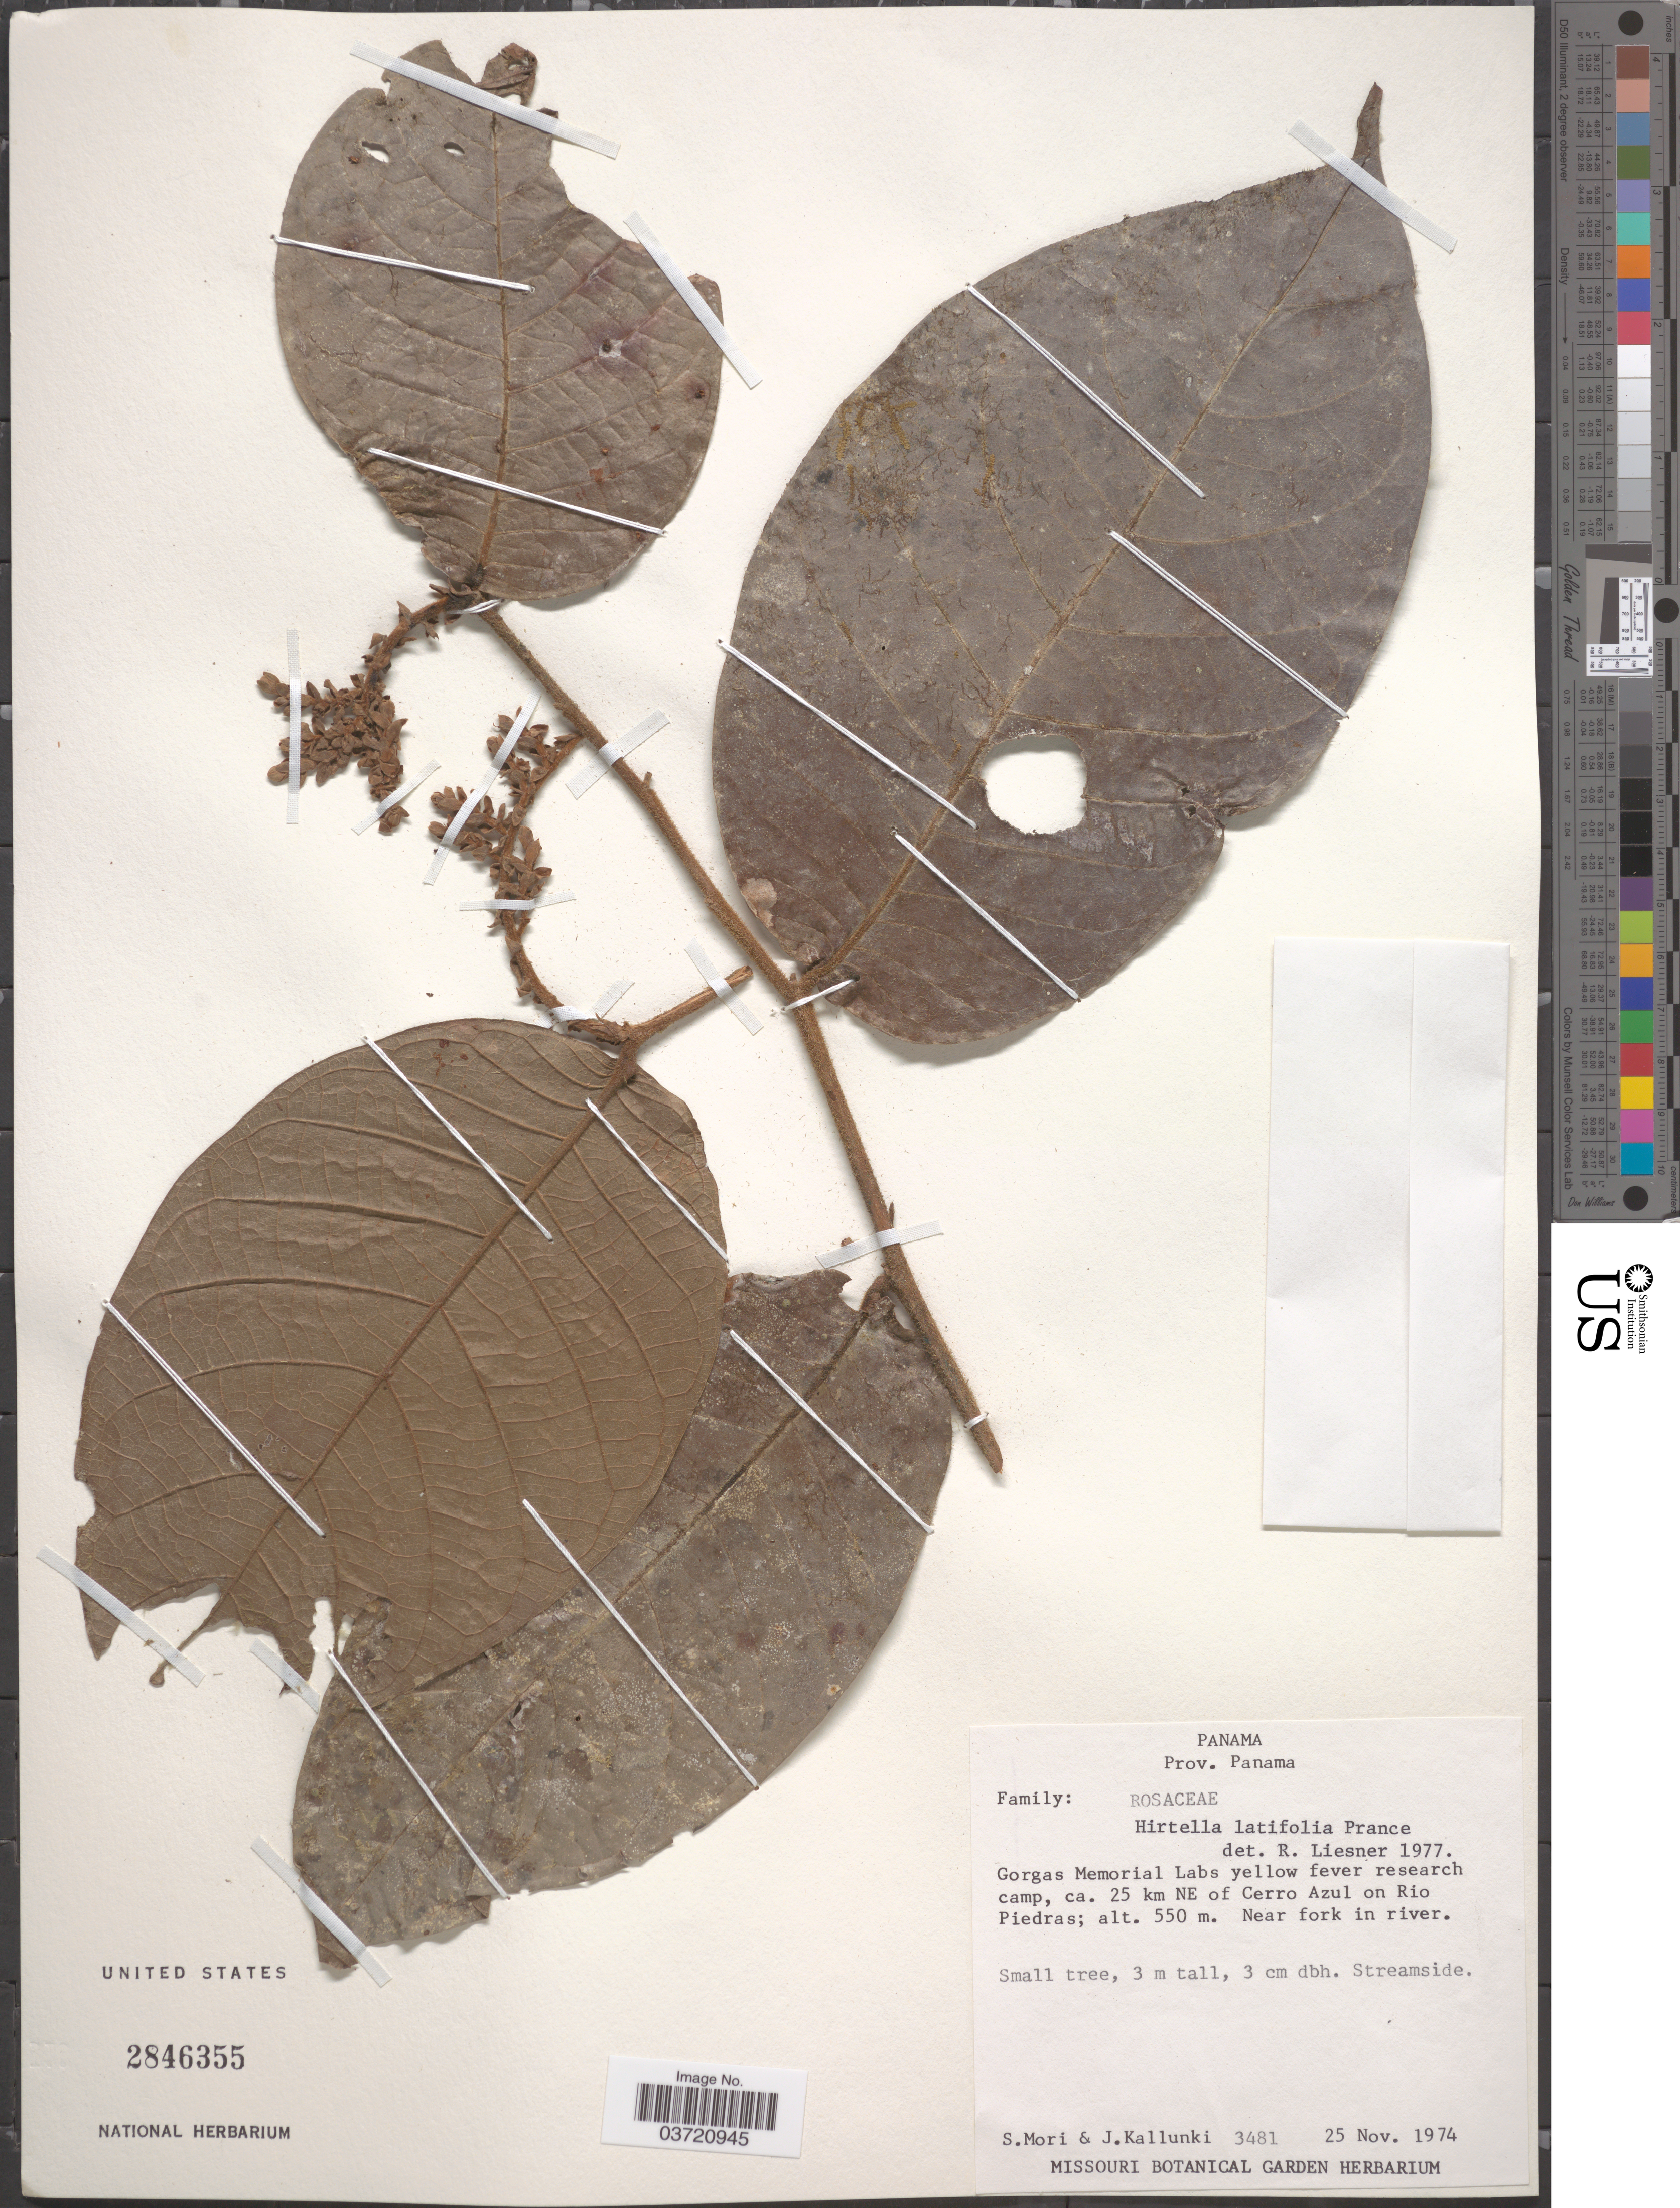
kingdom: Plantae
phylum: Tracheophyta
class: Magnoliopsida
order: Malpighiales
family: Chrysobalanaceae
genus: Hirtella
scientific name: Hirtella latifolia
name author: Prance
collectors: S. Mori & J. Kallunki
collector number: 3481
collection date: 1974-11-25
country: Panama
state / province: Panamá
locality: Gorgas Memorial Labs yellow fever research camp, ca. 25 km NE of Cerro Azul on Rio Piedras. Near fork in river.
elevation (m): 550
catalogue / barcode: US 2846355